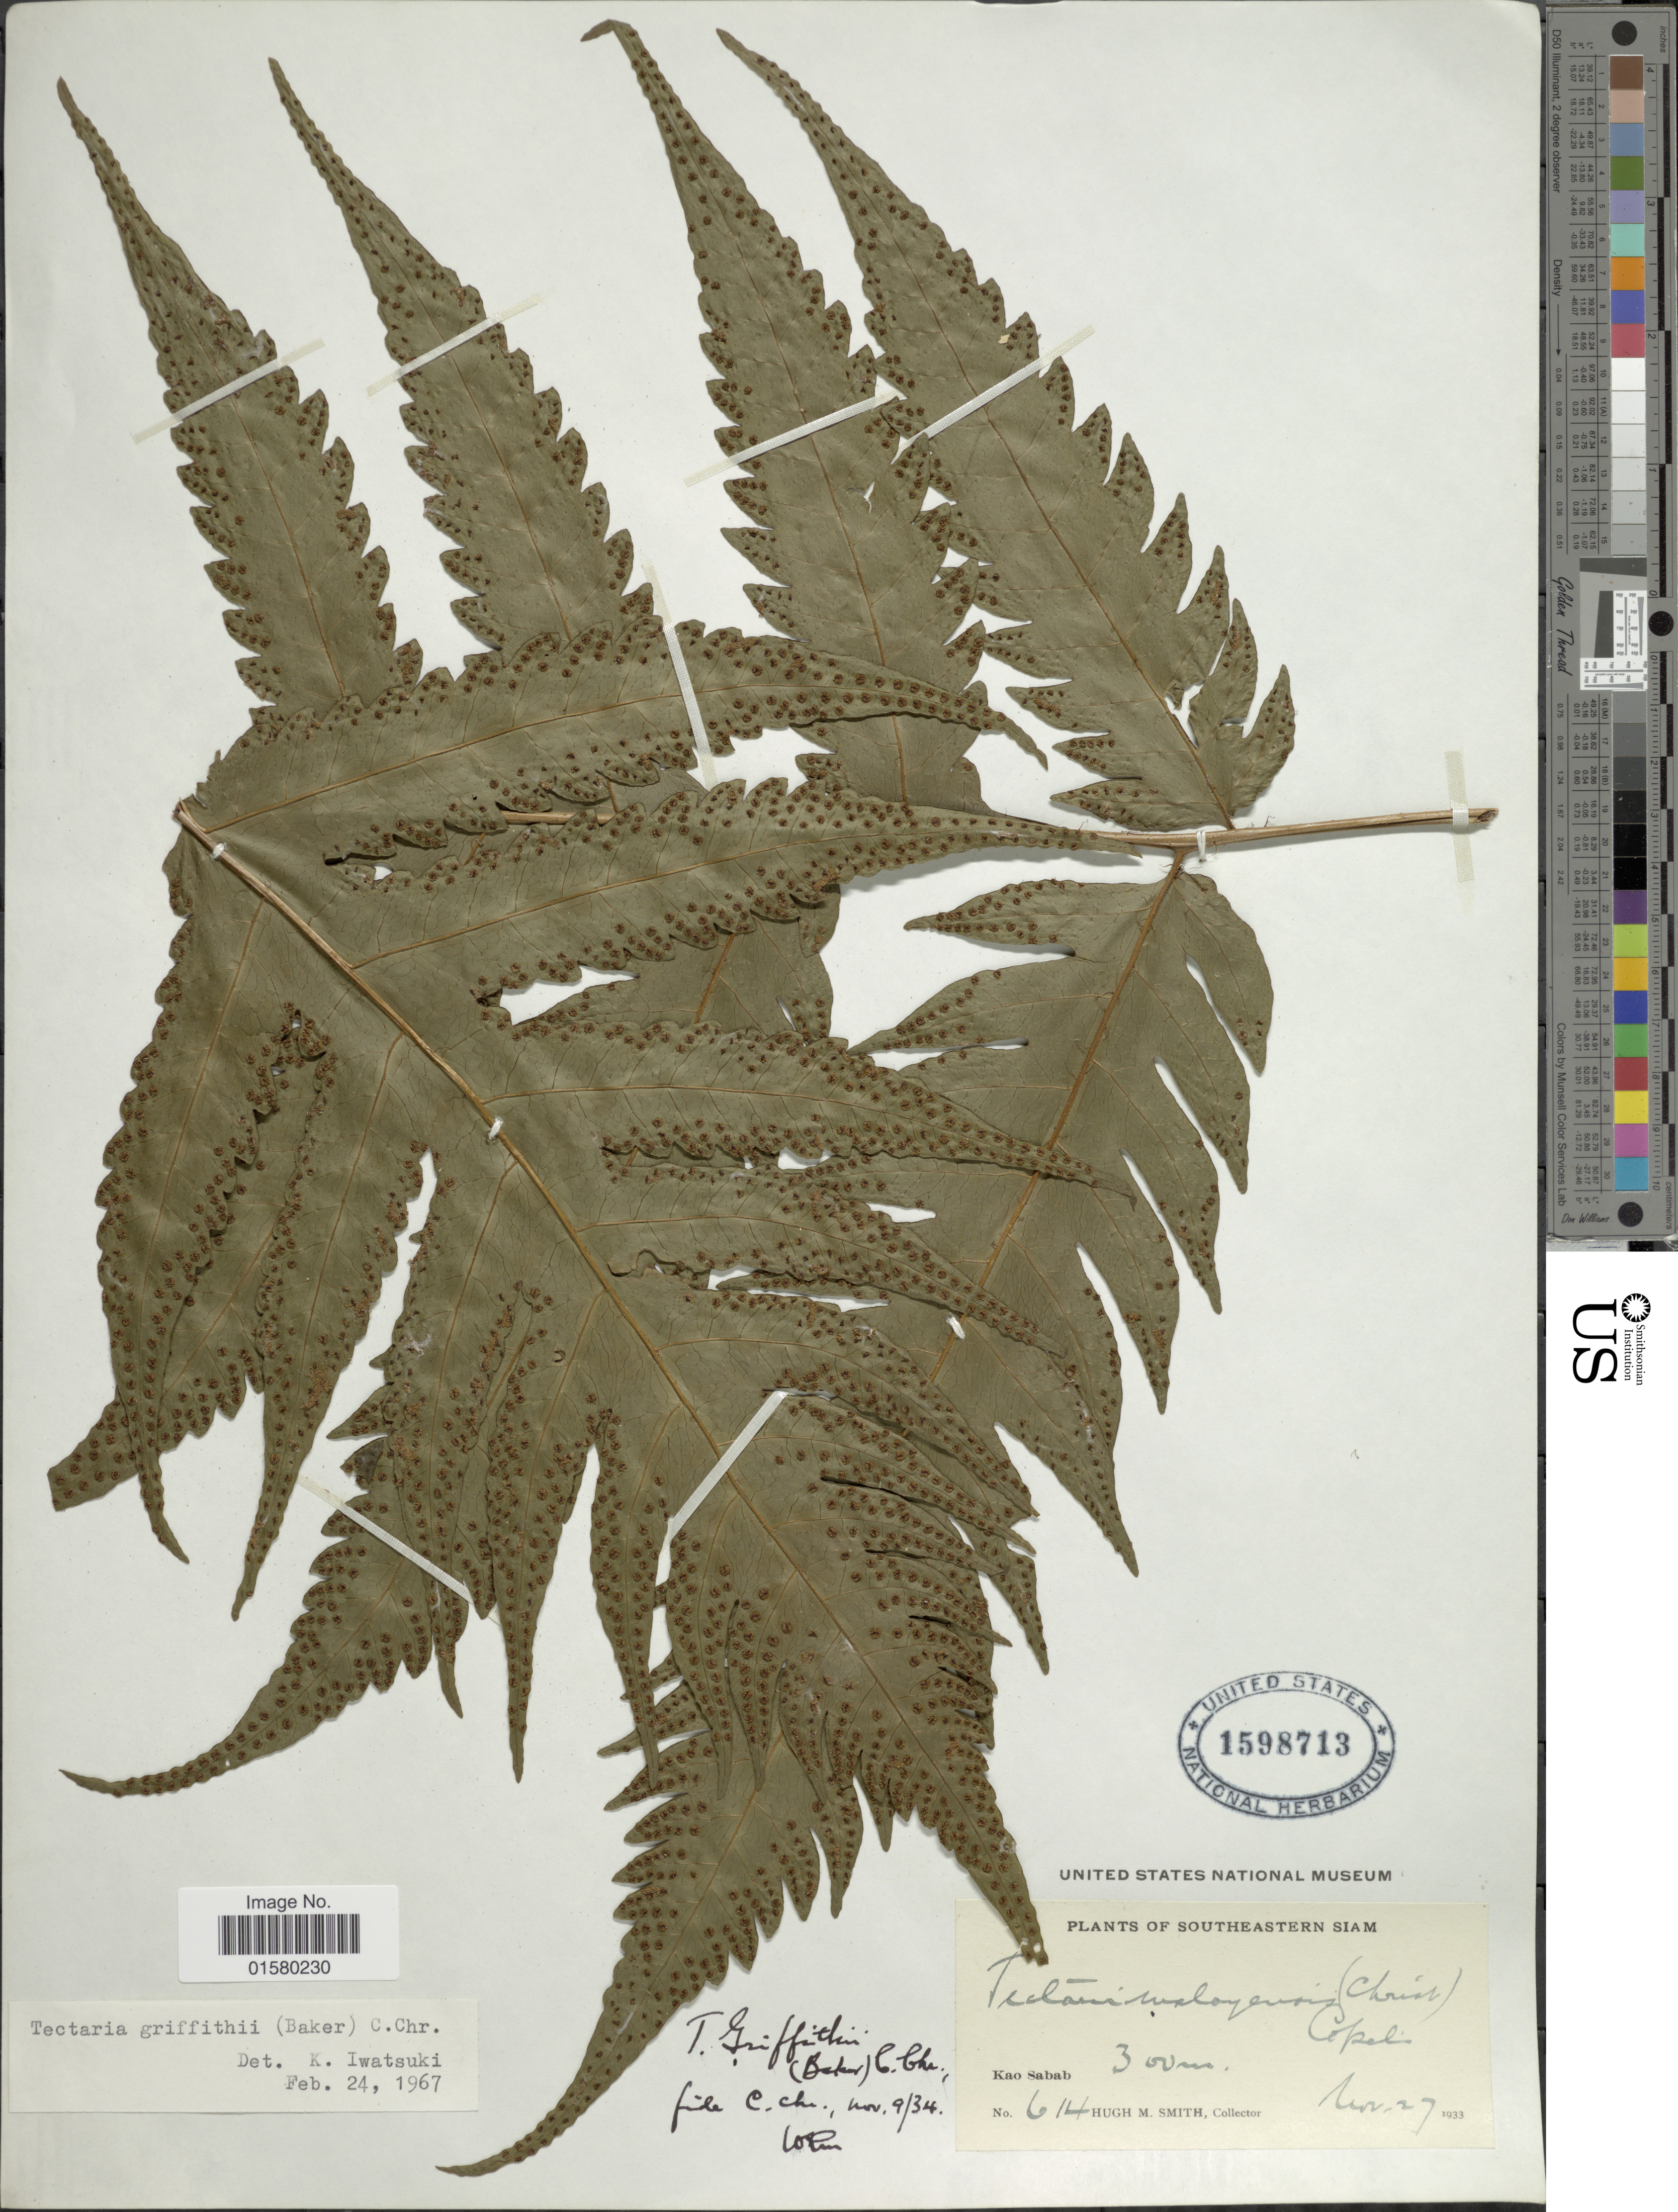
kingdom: Plantae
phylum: Tracheophyta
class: Polypodiopsida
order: Polypodiales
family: Tectariaceae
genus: Tectaria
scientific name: Tectaria griffithii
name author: (Baker) C. Chr.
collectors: H. M. Smith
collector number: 614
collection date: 1933-11-27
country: Thailand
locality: Southeastern Siam, Kao Sabab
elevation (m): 300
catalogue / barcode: US 1598713